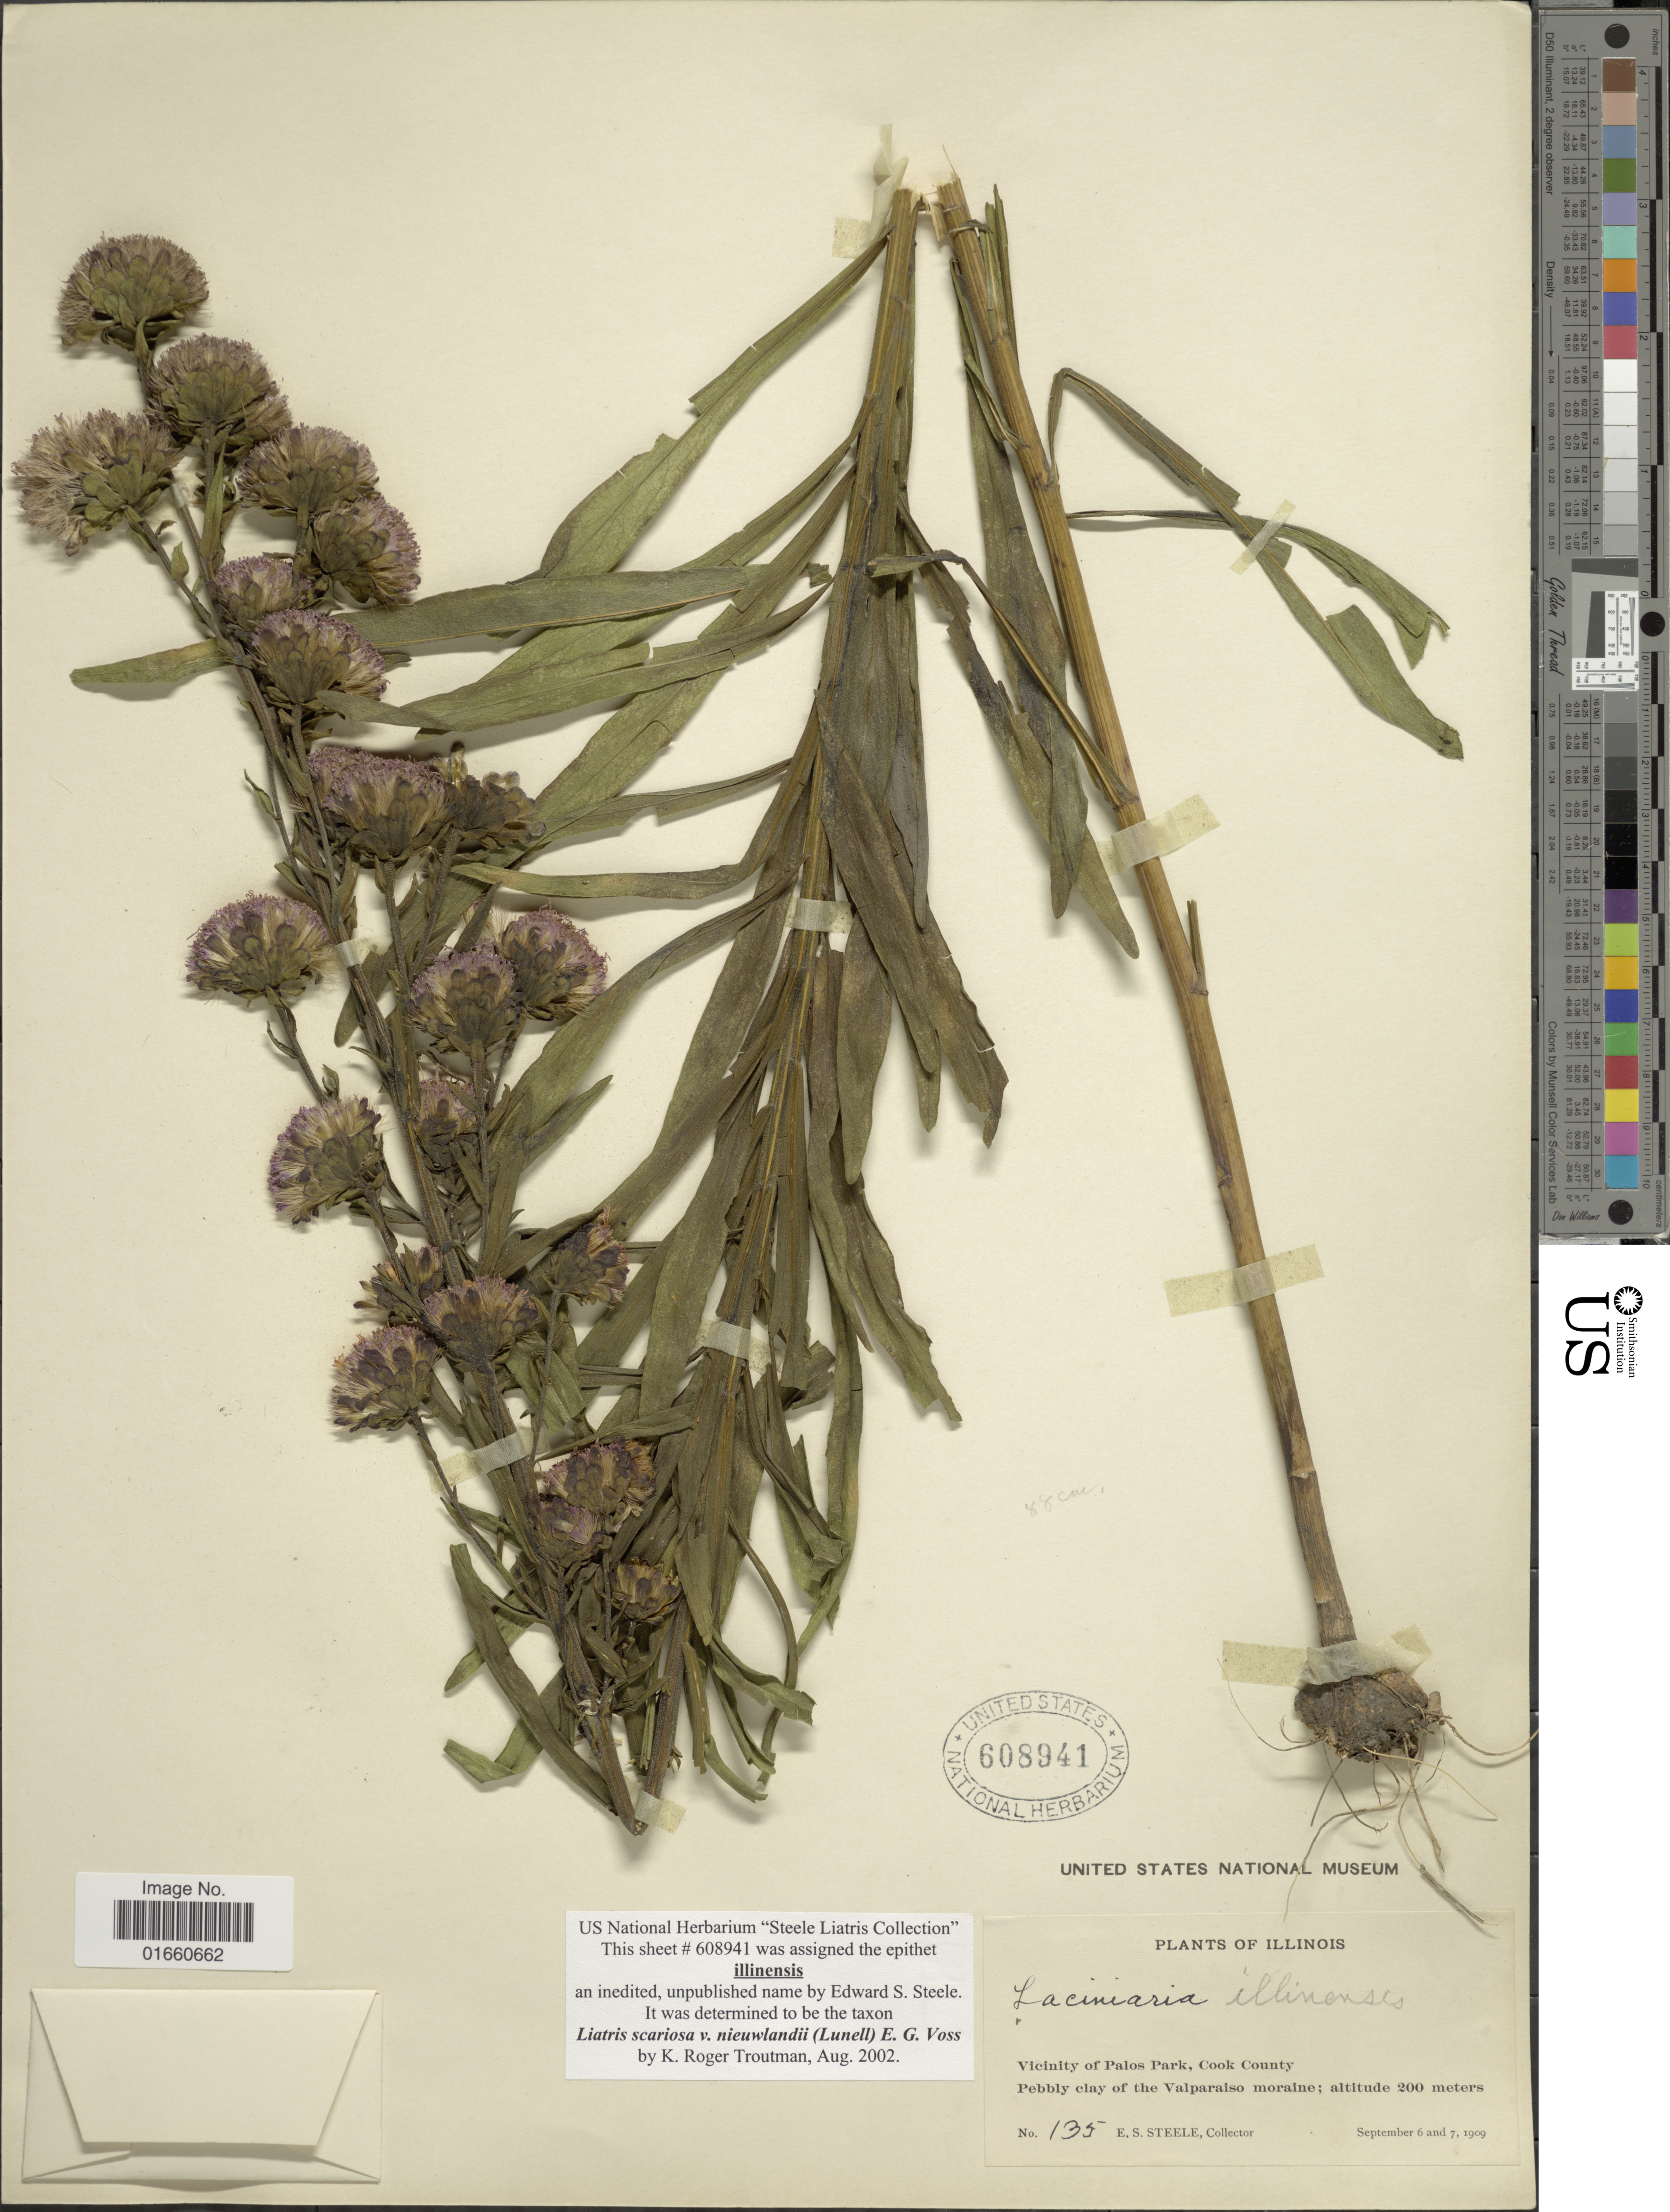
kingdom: Plantae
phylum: Tracheophyta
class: Magnoliopsida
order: Asterales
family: Asteraceae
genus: Liatris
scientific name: Liatris scariosa var. nieuwlandii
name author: (Lunell) E.G. Voss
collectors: E. Steele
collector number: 135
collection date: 1909-09-06/1909-09-07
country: United States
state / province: Illinois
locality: Vicinity of Palos Park, Cook County, pebbly clay of the Valparaiso moraine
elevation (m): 200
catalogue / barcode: US 608941